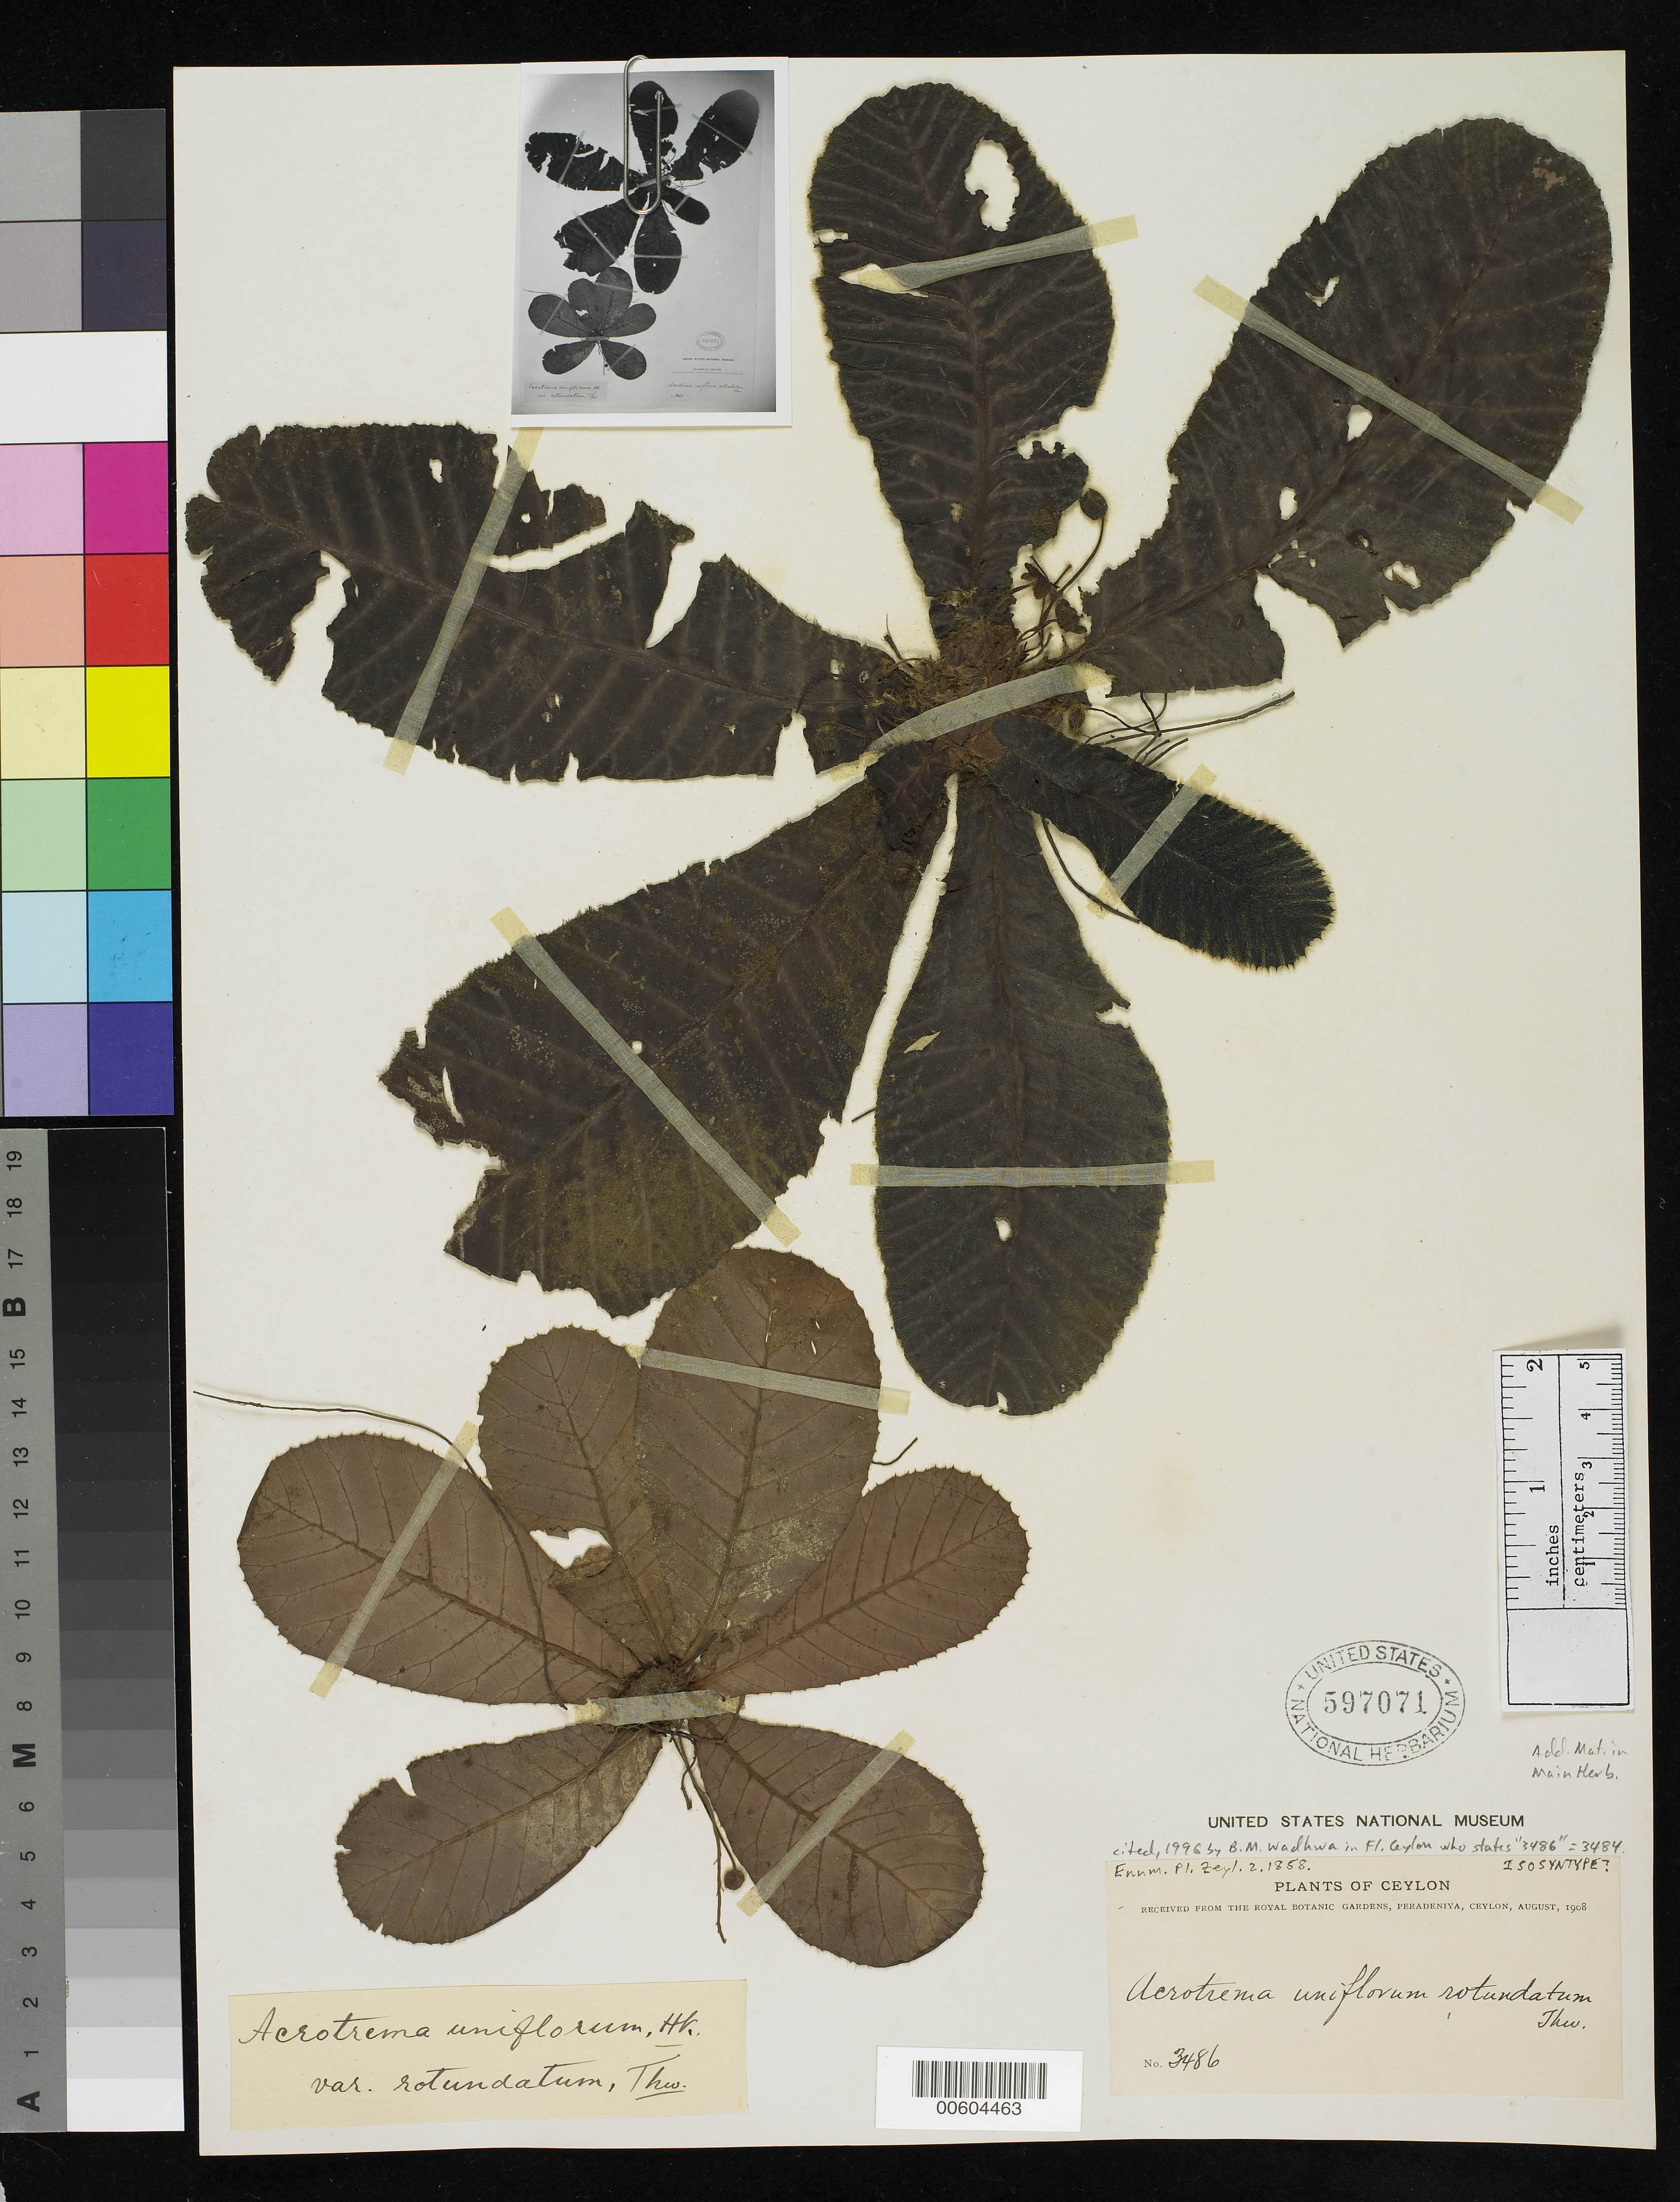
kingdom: Plantae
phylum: Tracheophyta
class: Magnoliopsida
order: Dilleniales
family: Dilleniaceae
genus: Acrotrema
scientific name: Acrotrema uniflorum var. rotundatum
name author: Thwaites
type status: Isosyntype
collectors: G. H. K. Thwaites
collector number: C.P. 3486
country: Sri Lanka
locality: "Ceylon"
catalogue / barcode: US 697071